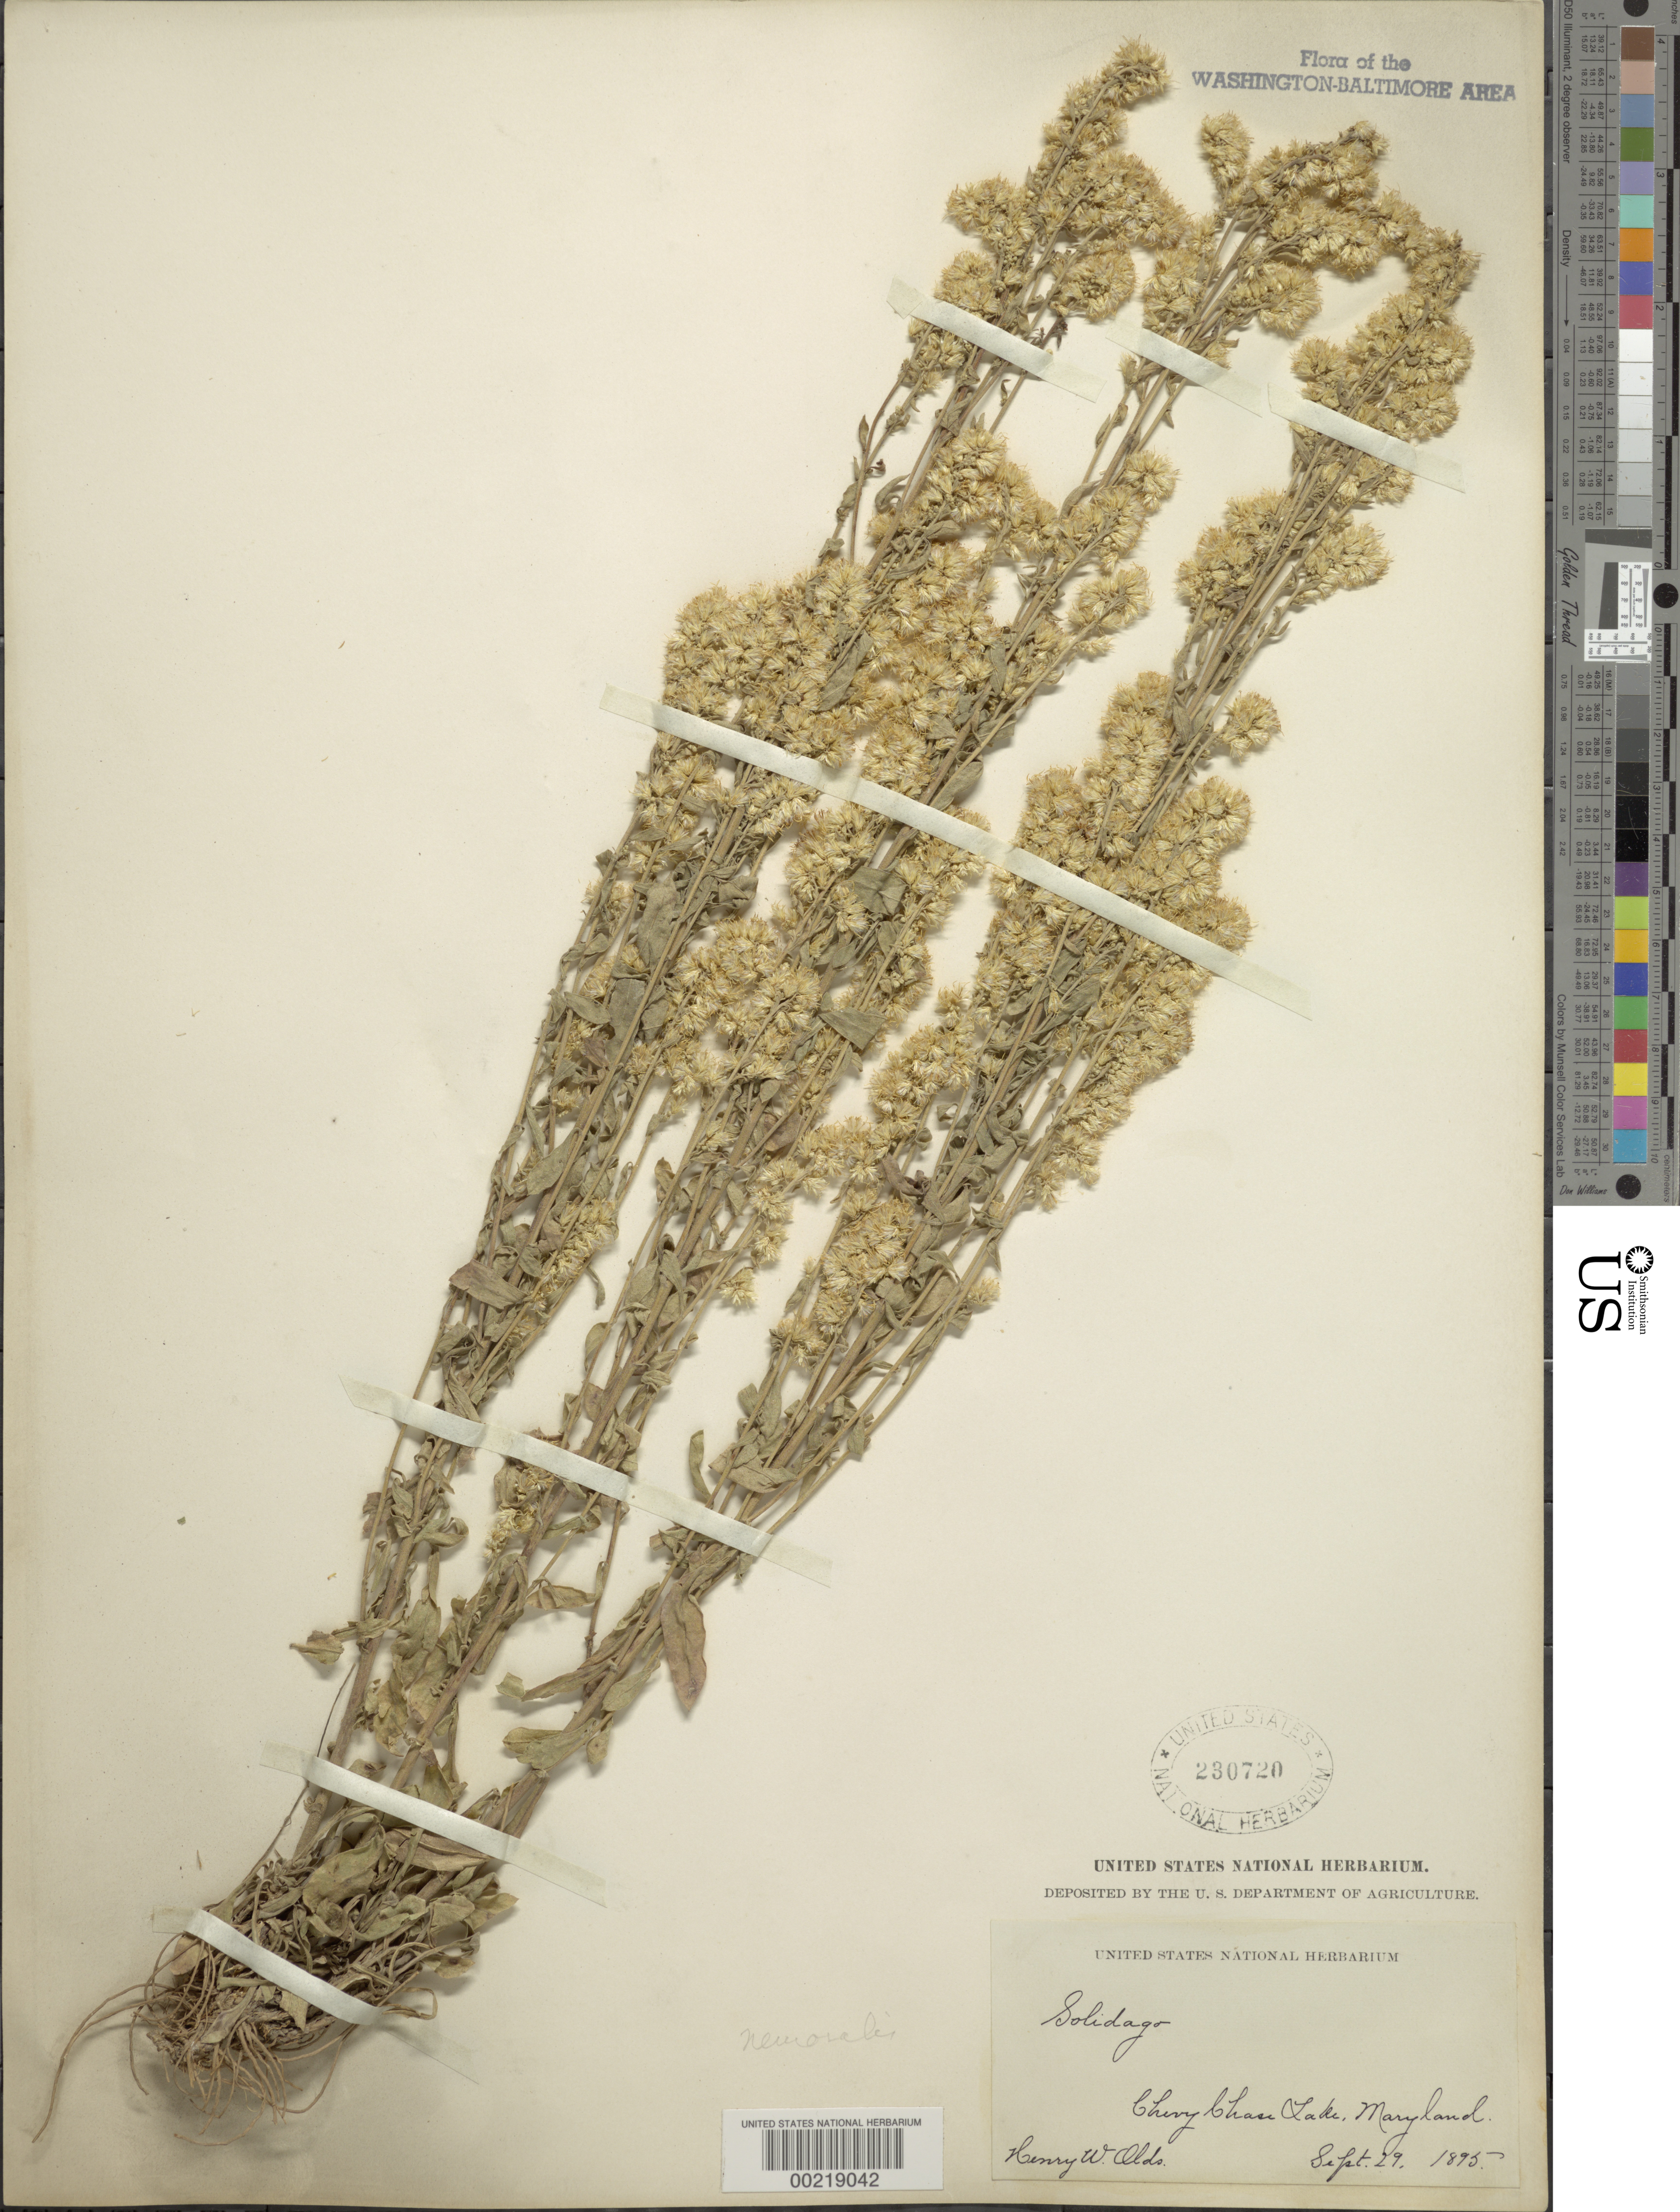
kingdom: Plantae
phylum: Tracheophyta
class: Magnoliopsida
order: Asterales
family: Asteraceae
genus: Solidago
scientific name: Solidago nemoralis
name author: Aiton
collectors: H. W. Olds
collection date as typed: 29 Sep 1895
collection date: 1895-09-29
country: United States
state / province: Maryland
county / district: Montgomery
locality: Chevy Chase Lake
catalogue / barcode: US 230720